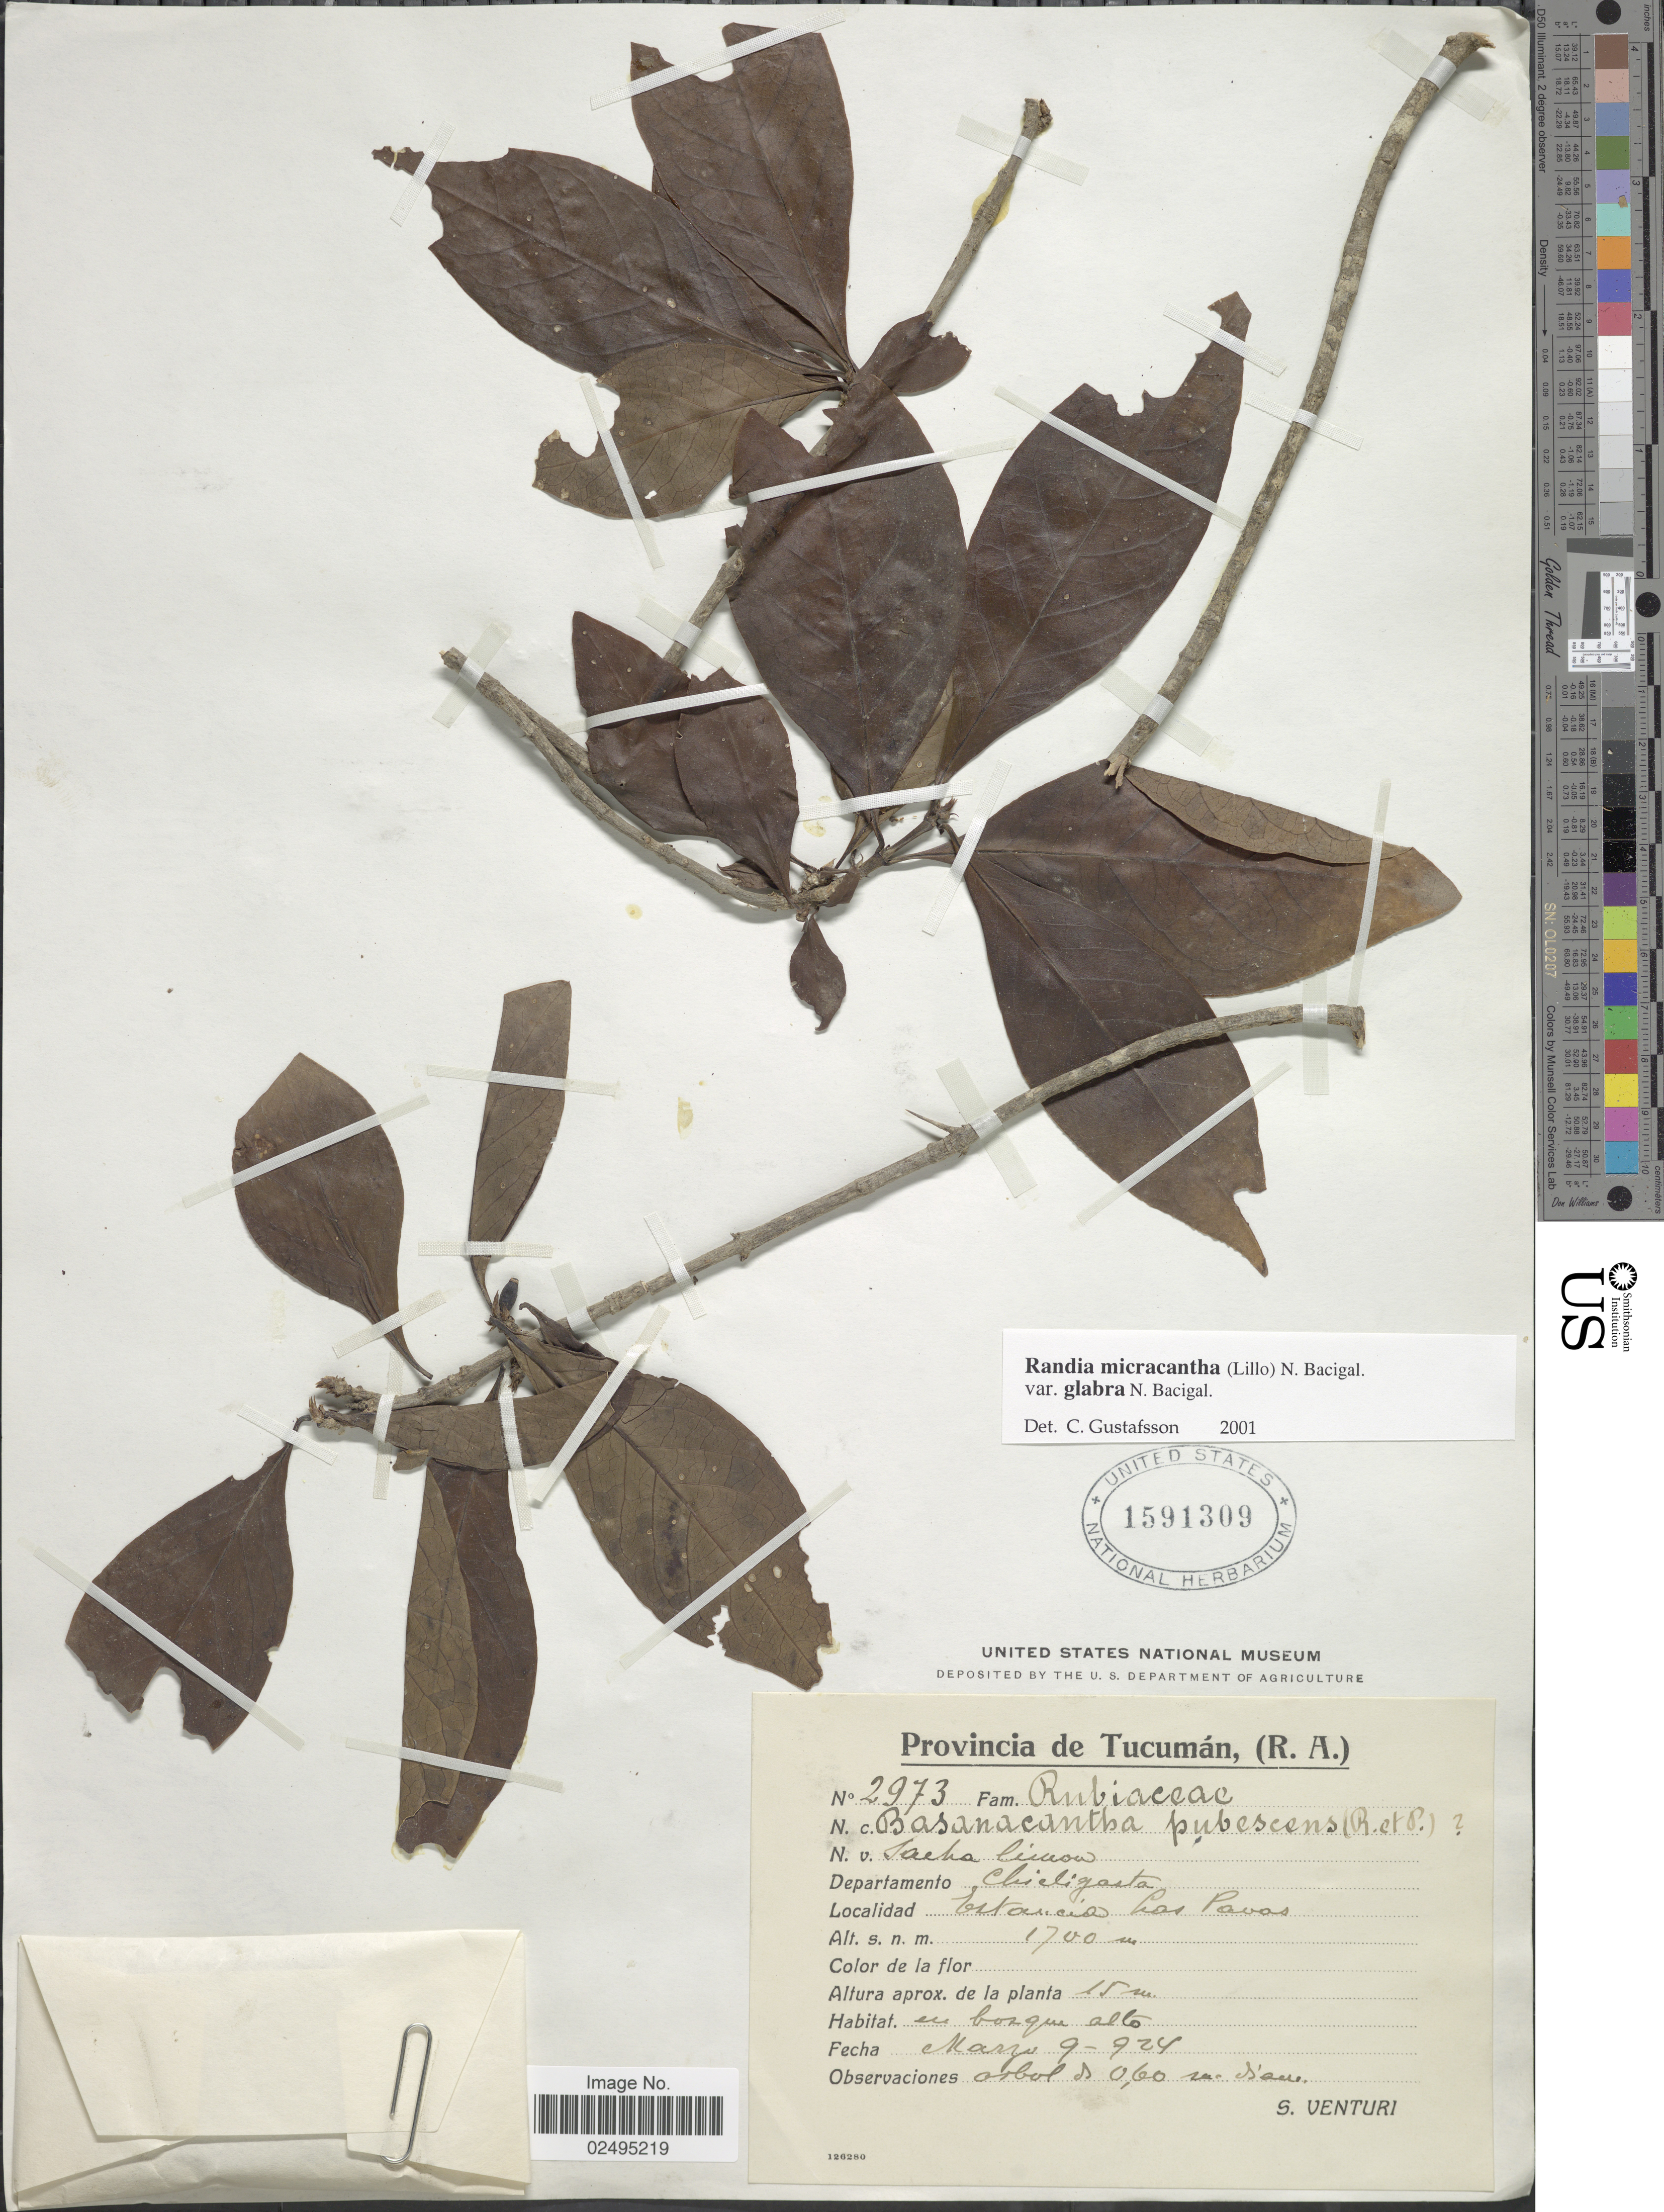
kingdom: Plantae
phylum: Tracheophyta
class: Magnoliopsida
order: Gentianales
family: Rubiaceae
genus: Randia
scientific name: Randia micracantha var. glabra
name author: Bacigalupo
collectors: S. Venturi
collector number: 2973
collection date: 1924-03-09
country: Argentina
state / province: Tucuman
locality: Provincia de Tucuman (R.A.), Departamento Chicligasta, Estancia Las Pavas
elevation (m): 1700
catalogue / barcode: US 1591309